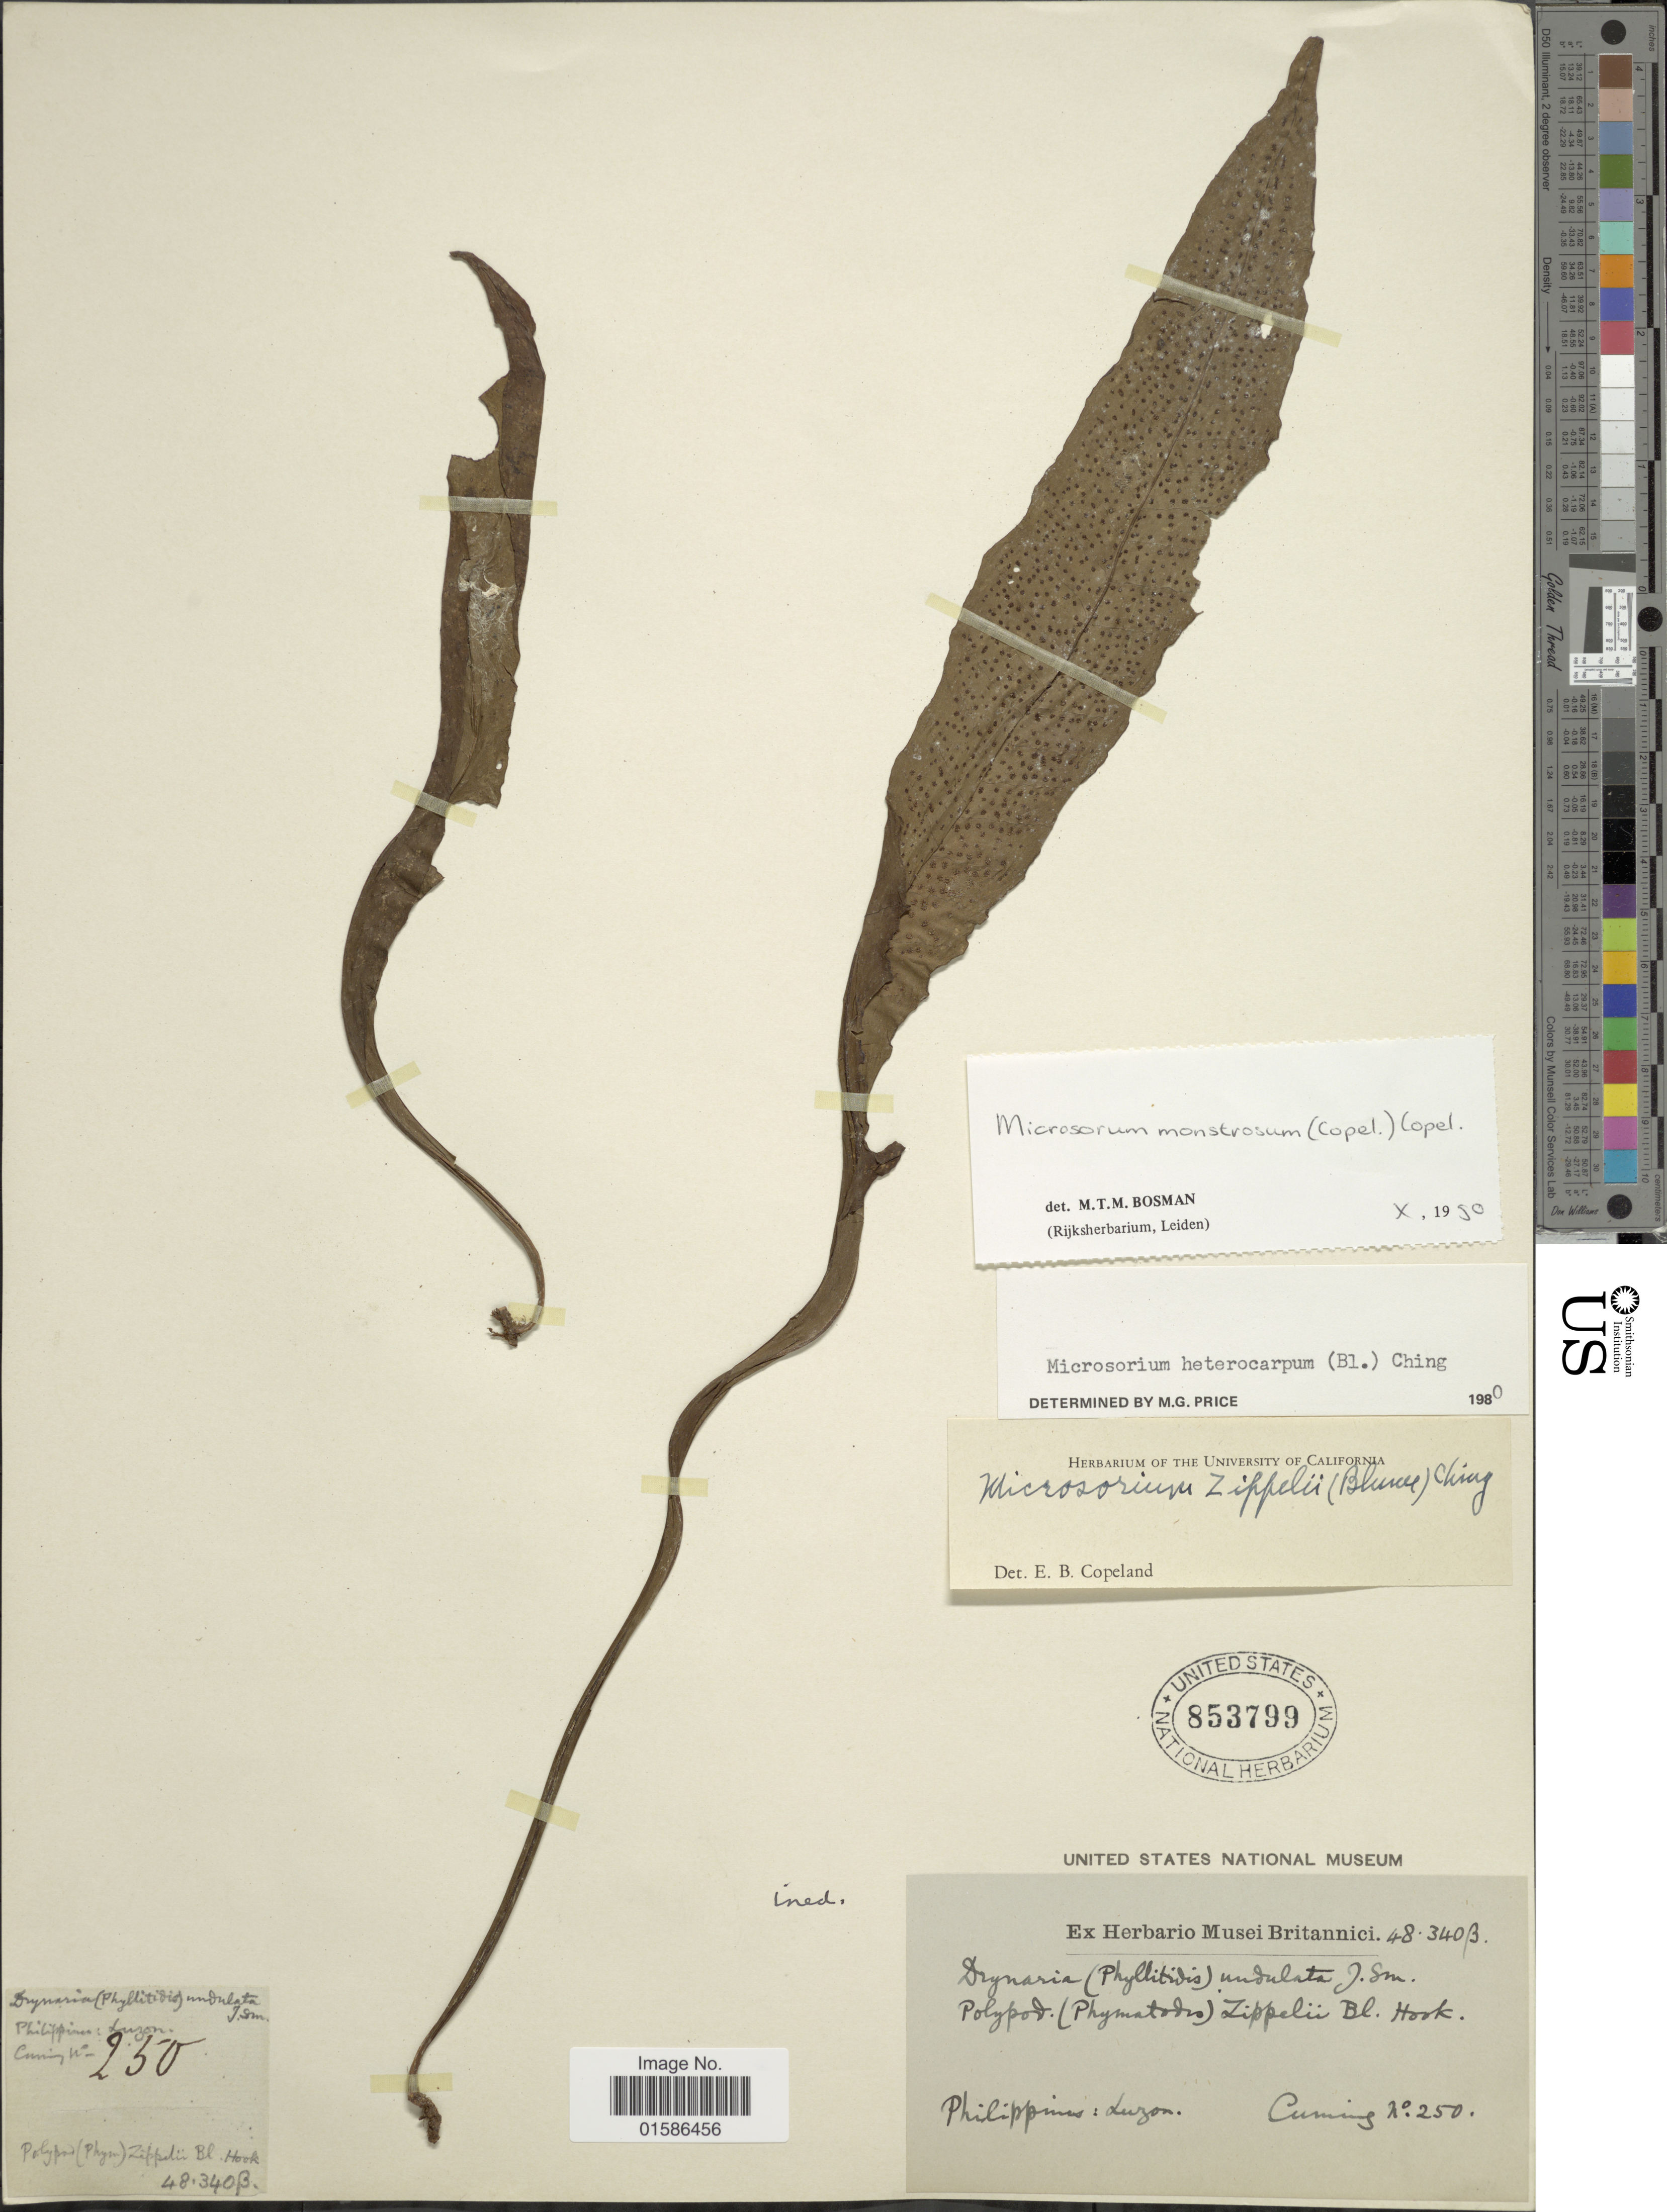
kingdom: Plantae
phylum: Tracheophyta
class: Polypodiopsida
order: Polypodiales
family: Polypodiaceae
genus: Microsorum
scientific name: Microsorum monstrosum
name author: (Copel.) Copel.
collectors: -. Cuming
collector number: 250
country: Philippines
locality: Luzon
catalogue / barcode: US 853799